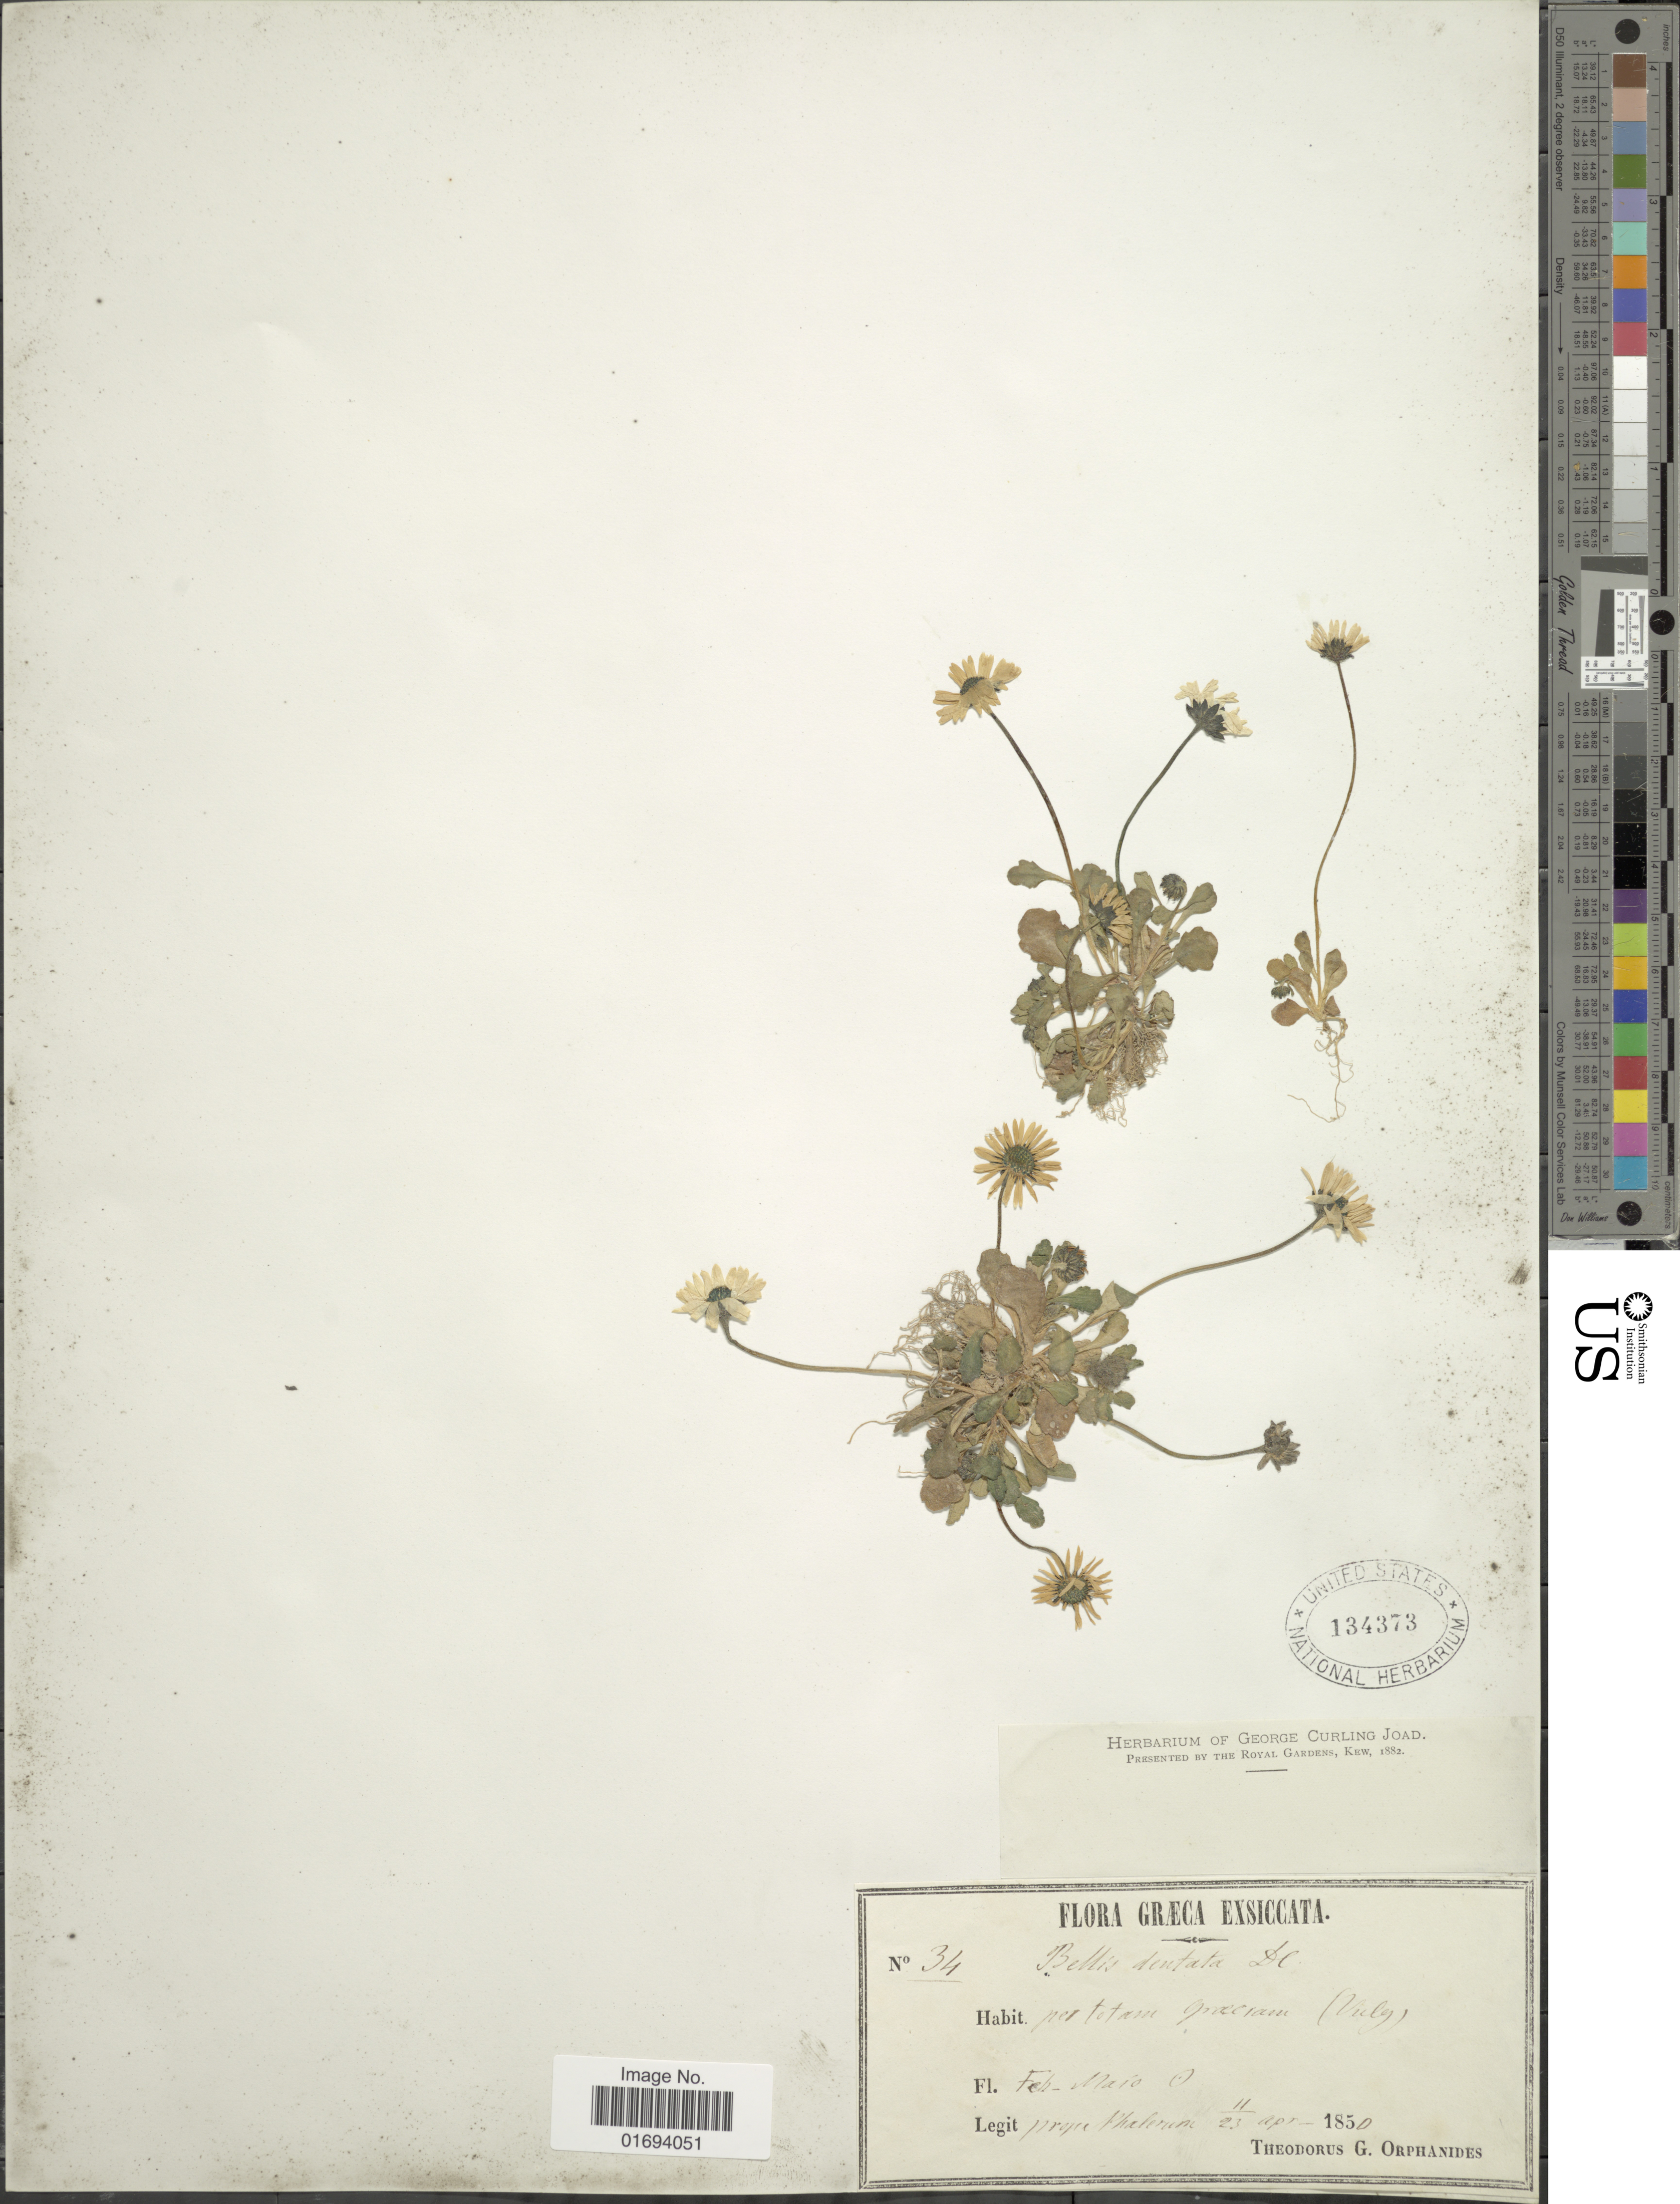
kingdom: Plantae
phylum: Tracheophyta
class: Magnoliopsida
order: Asterales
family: Asteraceae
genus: Bellis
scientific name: Bellis dentata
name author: (Viv.) DC.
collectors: T. G. Orphanides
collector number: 34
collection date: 1850-04-11/1850-04-23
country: Greece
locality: Graeca. Prope Phalerum.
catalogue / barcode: US 134373